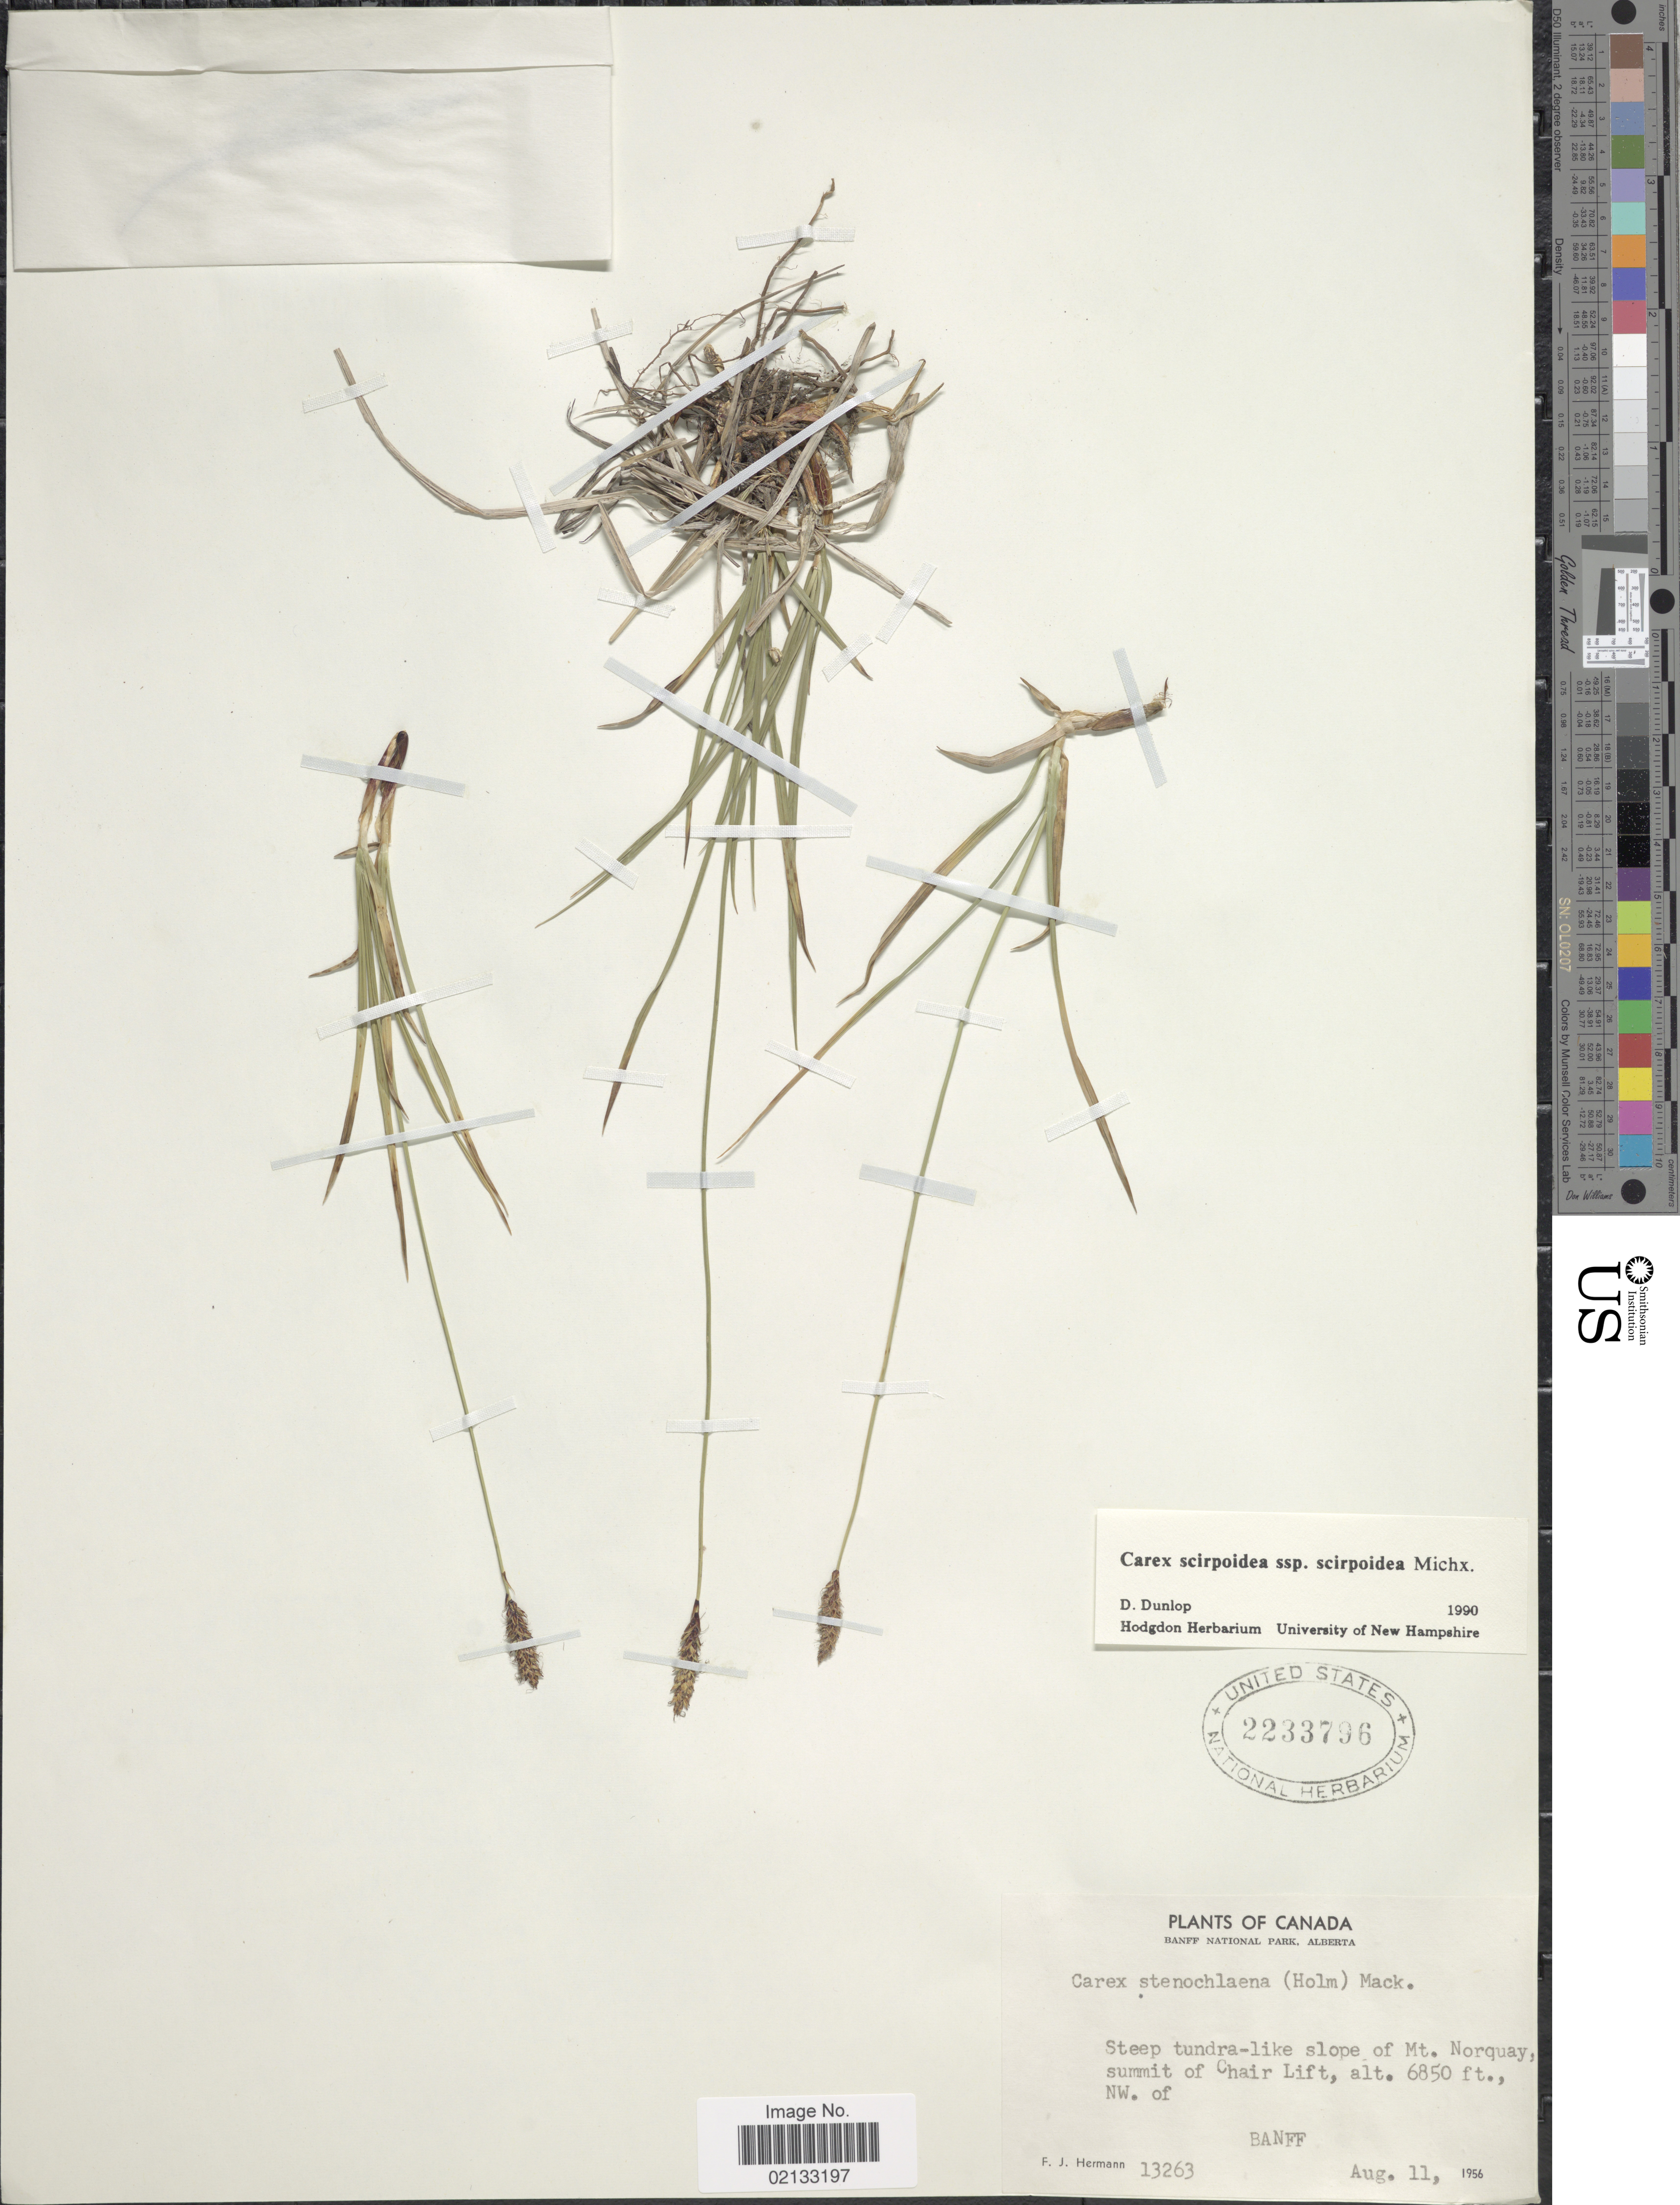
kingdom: Plantae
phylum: Tracheophyta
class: Liliopsida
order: Poales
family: Cyperaceae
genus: Carex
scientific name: Carex scirpoidea subsp. scirpoidea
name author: Michx.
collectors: F. J. Hermann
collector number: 13263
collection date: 1956-08-11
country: Canada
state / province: Alberta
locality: Banff National Park. Steep tundra-like slope of Mt. Norquay, summit of Chair Lift, NW. of Banff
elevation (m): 2088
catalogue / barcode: US 2233796